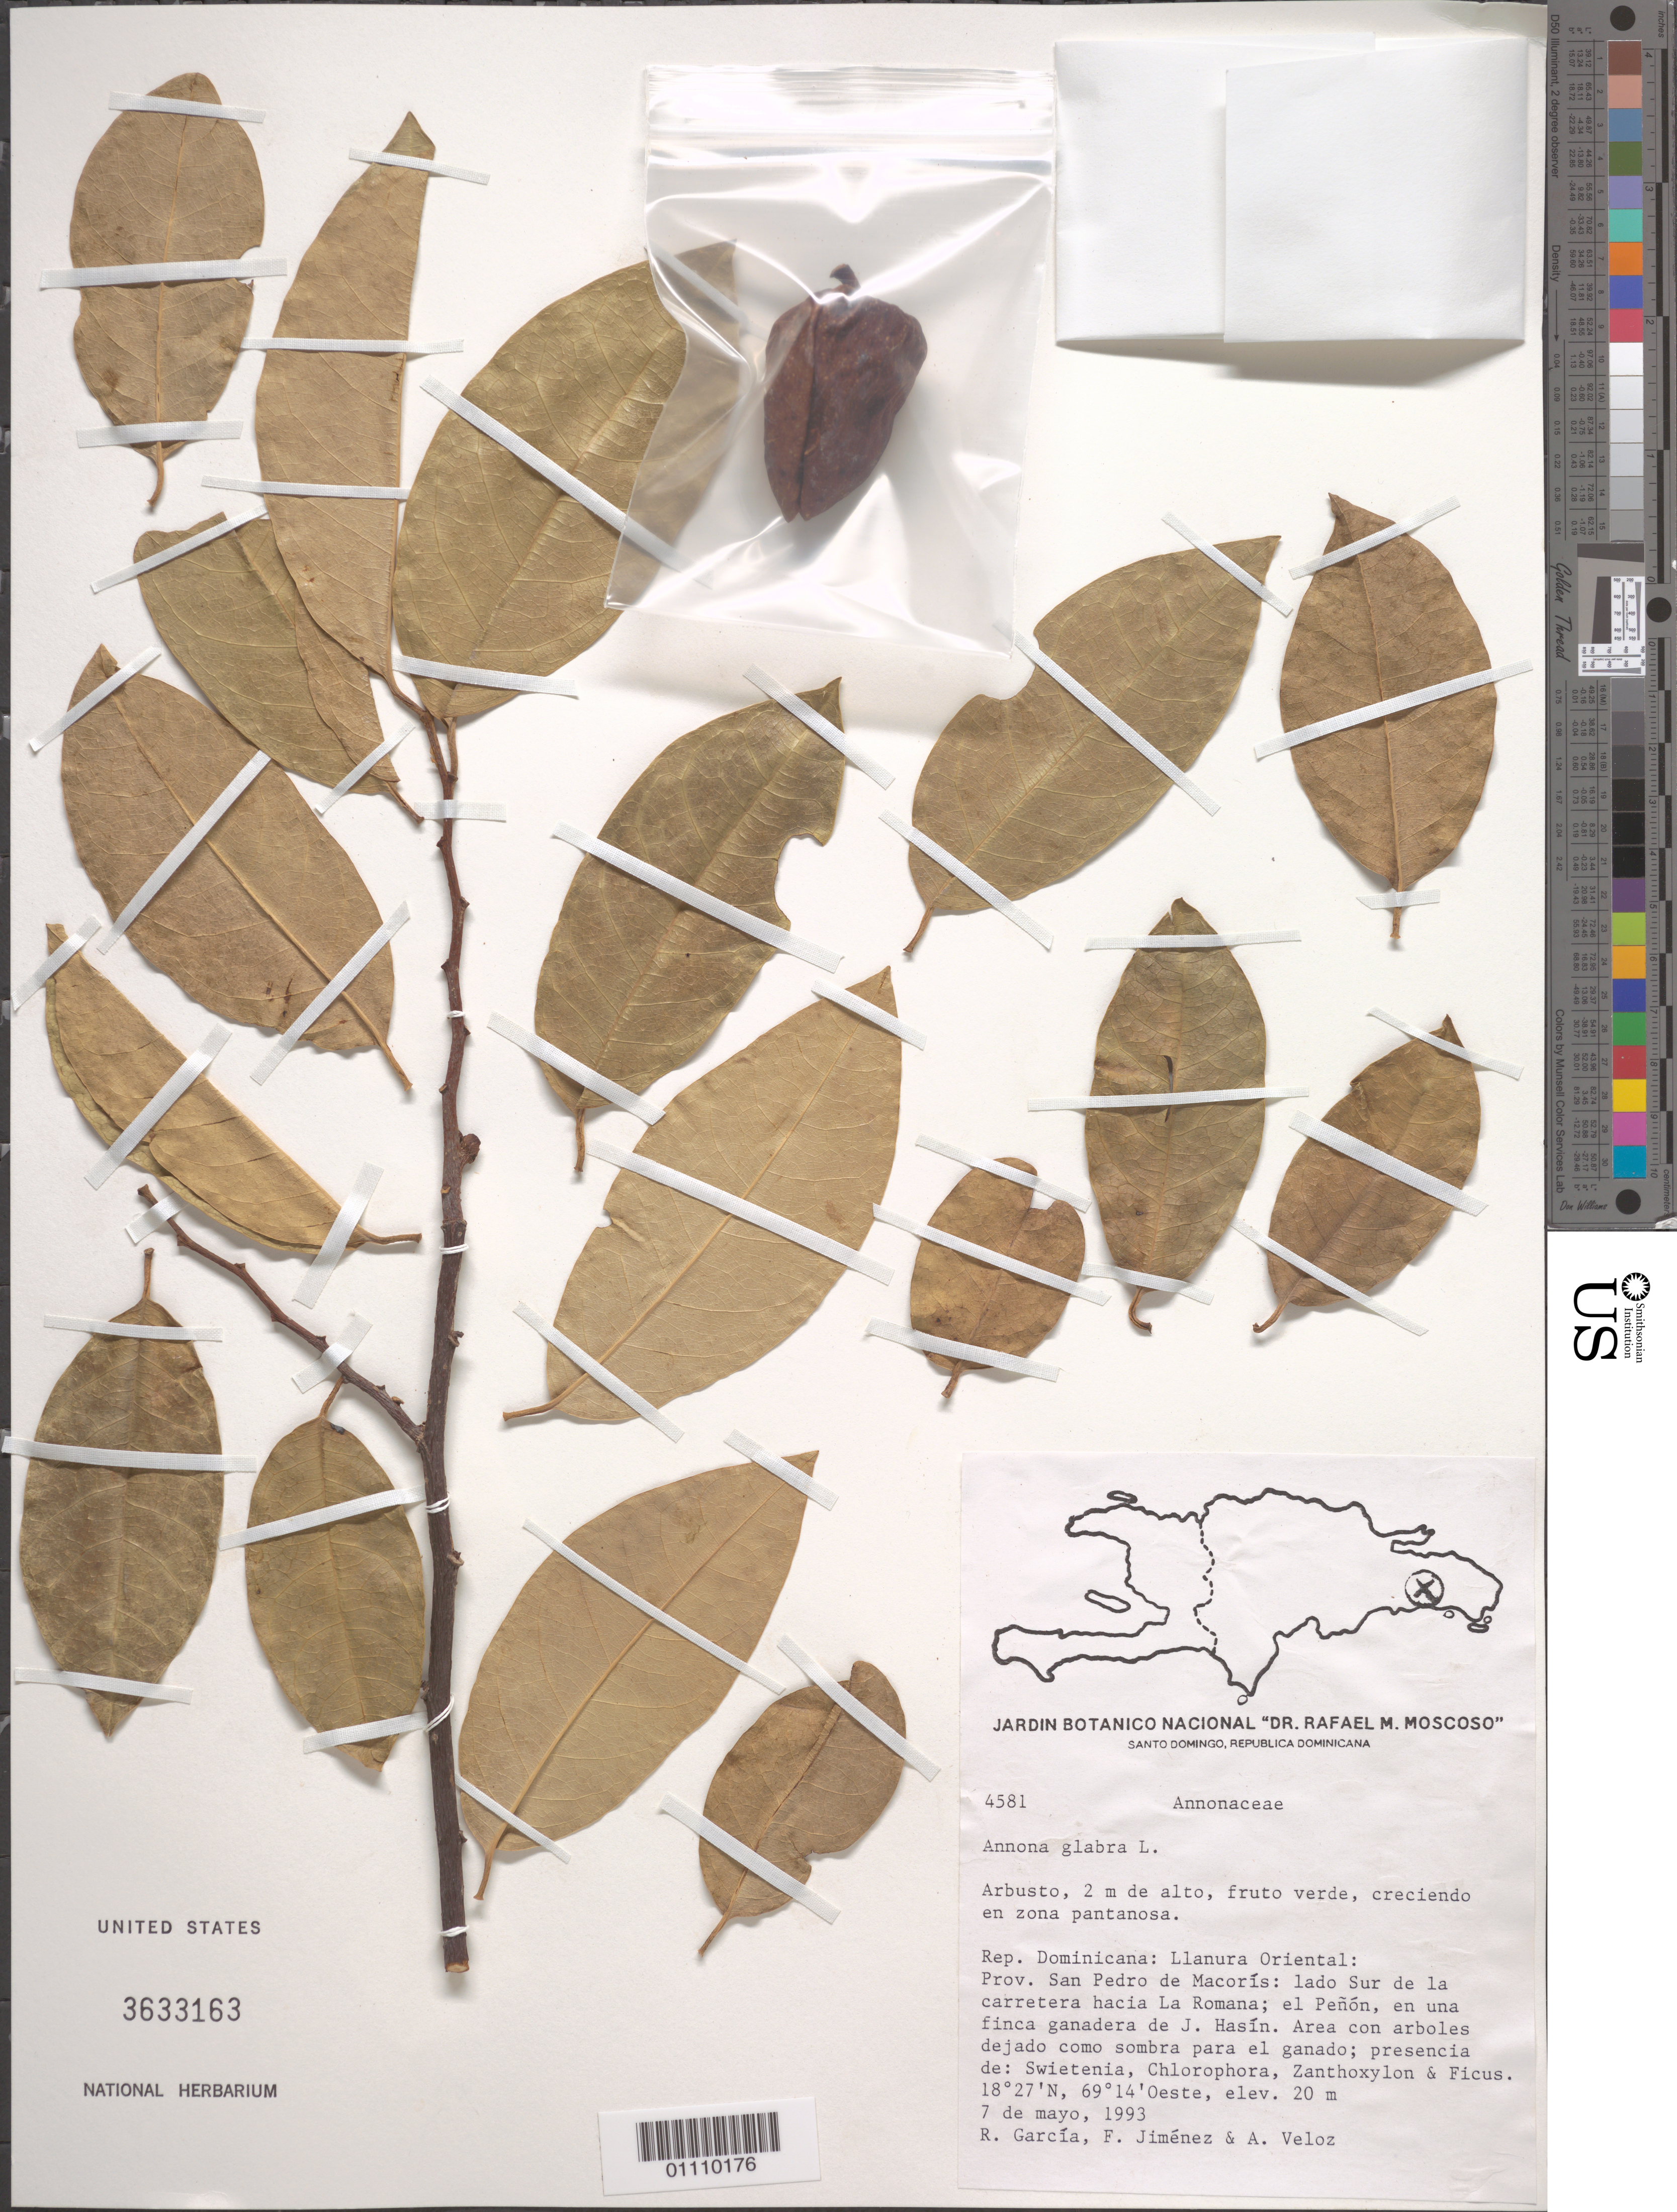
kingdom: Plantae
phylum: Tracheophyta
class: Magnoliopsida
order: Magnoliales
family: Annonaceae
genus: Annona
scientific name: Annona glabra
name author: L.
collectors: R. G. García, F. Jiménez & A. Veloz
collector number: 4581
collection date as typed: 07 May 1993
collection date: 1993-05-07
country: Dominican Republic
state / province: San Pedro de Macorís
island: Hispaniola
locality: Llanura oriental, lado Sur de la carretera hacia La Romana; el Peñón, en una finca ganadera de J. Hasín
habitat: Area con arboles dejado como sombra para el ganado; presencia de Swietenia, Chlorophora, Zanthoxylon, Ficus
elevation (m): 20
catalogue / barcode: US 3633163